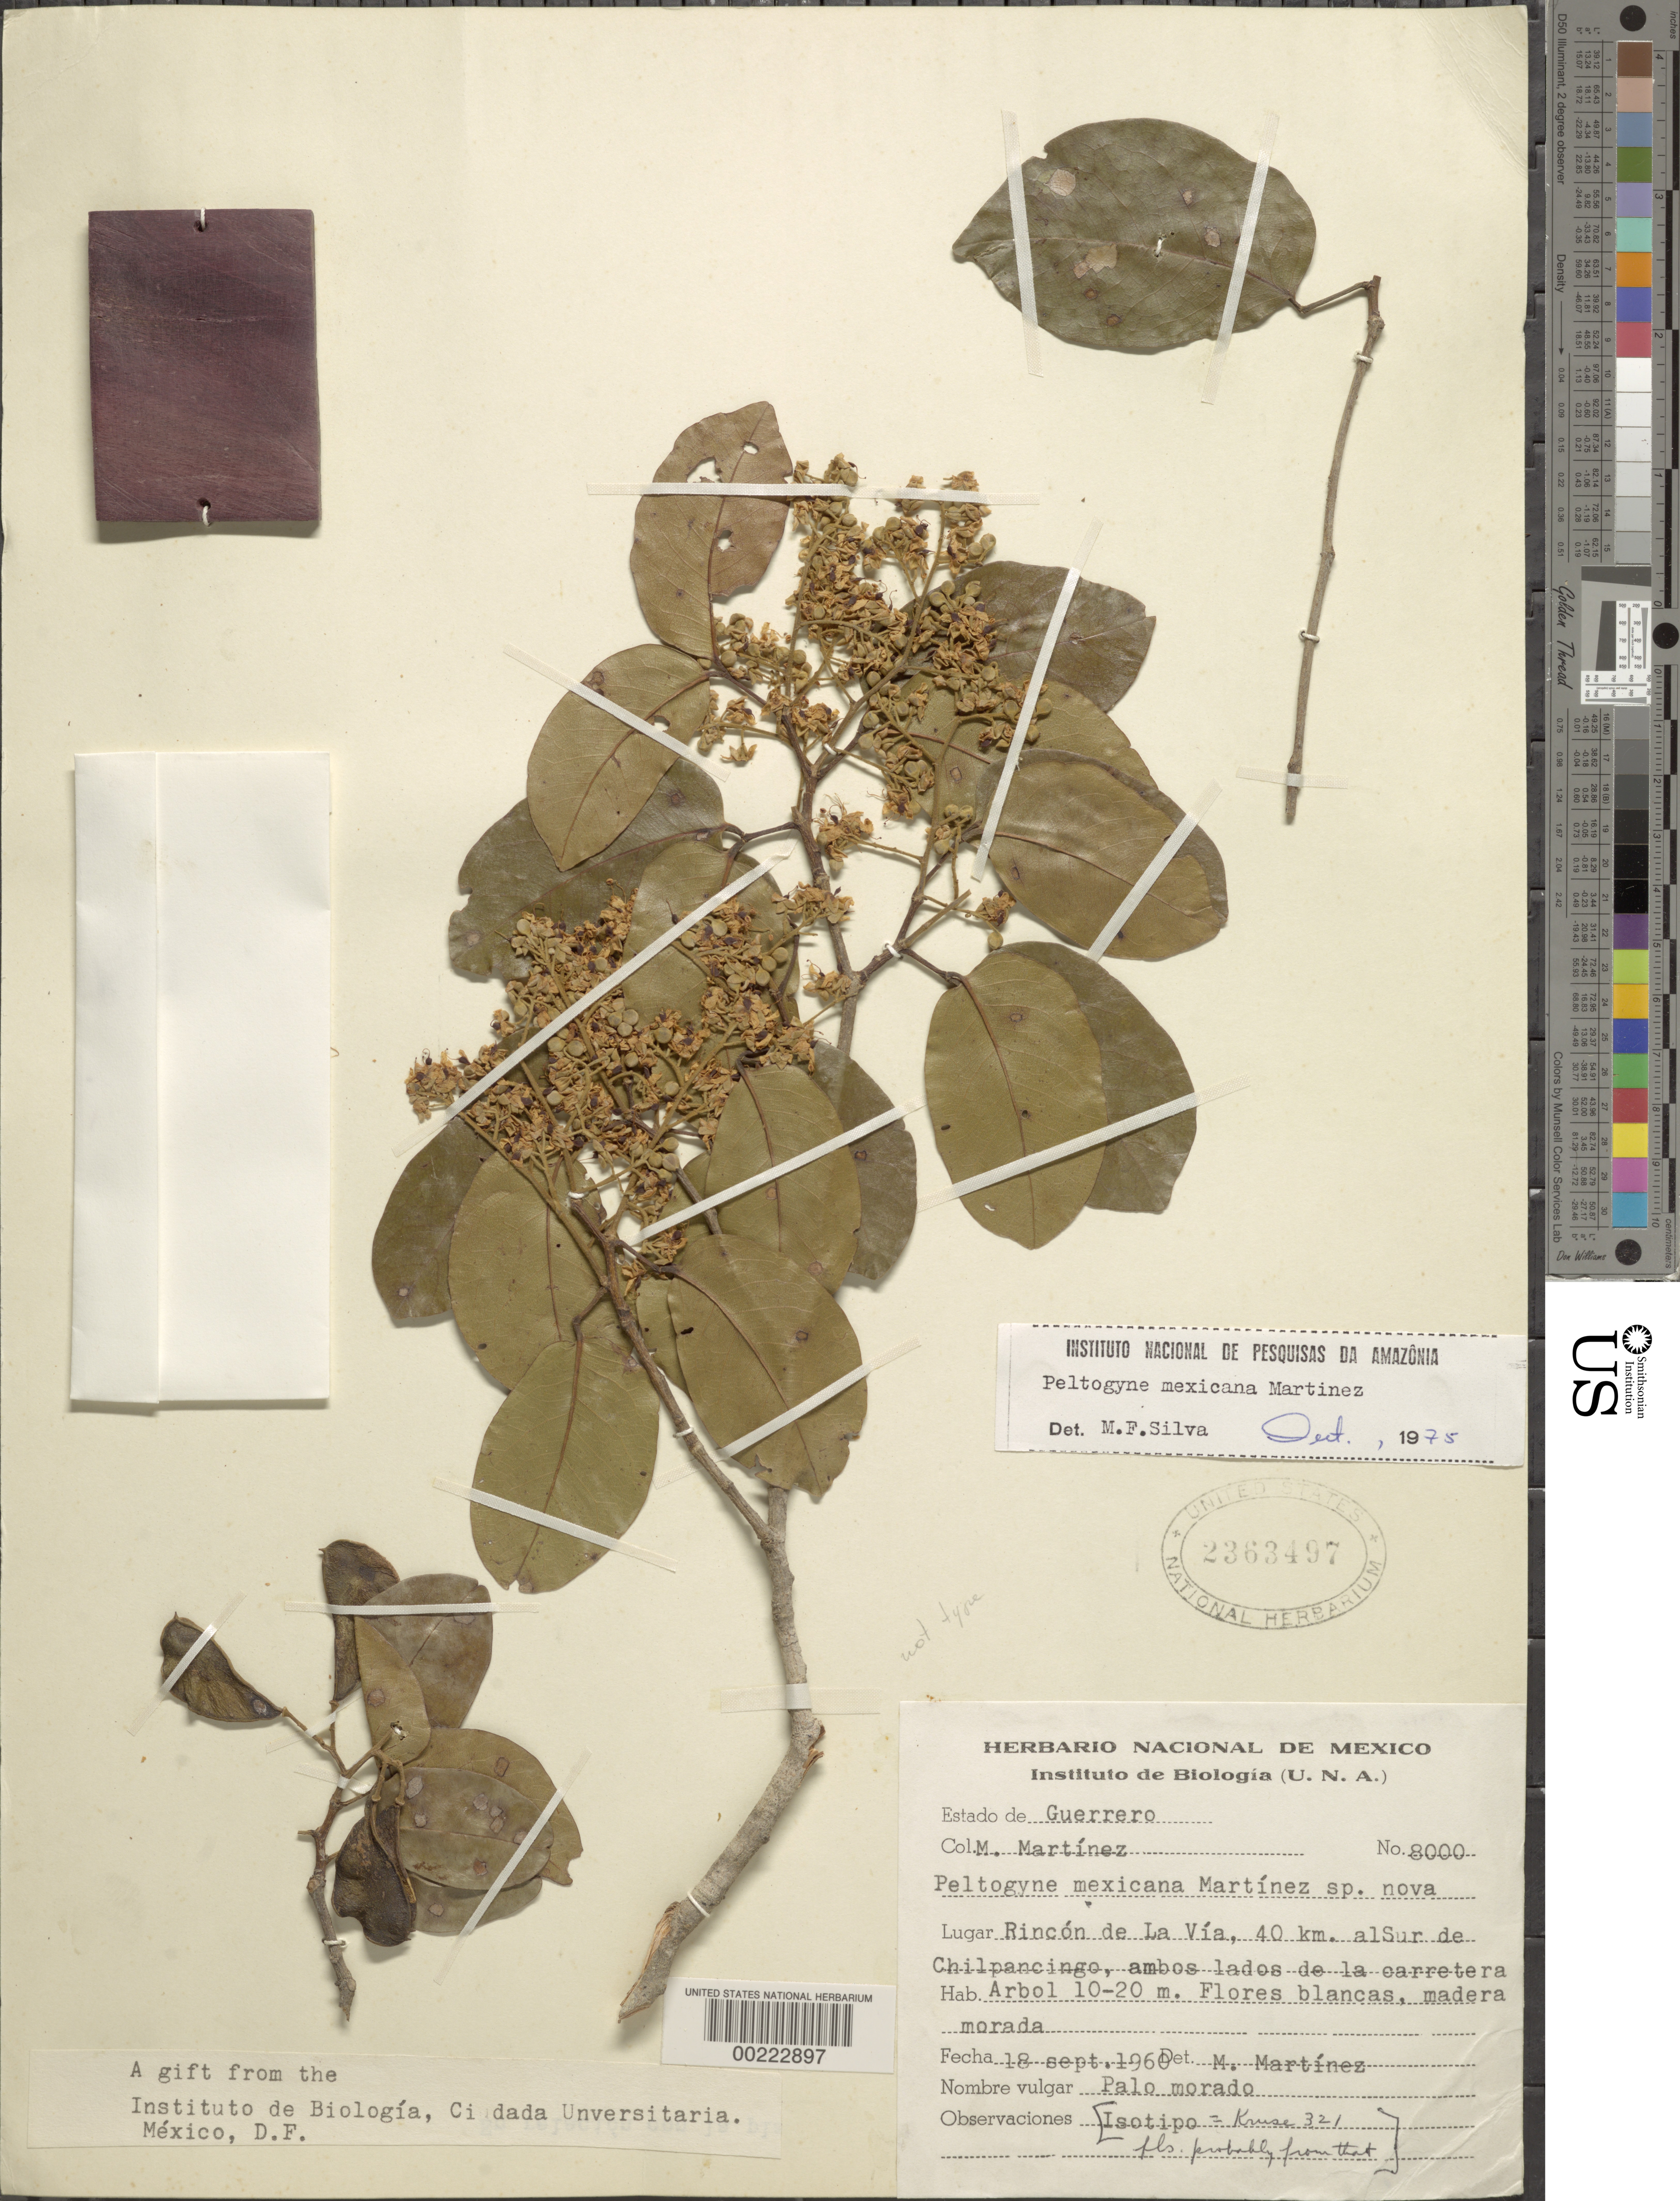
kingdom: Plantae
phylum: Tracheophyta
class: Magnoliopsida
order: Fabales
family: Fabaceae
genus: Peltogyne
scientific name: Peltogyne mexicana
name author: Martínez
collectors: M. Martínez M.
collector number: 8000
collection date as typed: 18 Sep 1960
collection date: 1960-09-18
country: Mexico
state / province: Guerrero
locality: Rincon de La Via, 40 km S of the highway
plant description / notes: Specimen received labeled "Isotipo" but type collection is Kruse 321.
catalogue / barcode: US 2363497